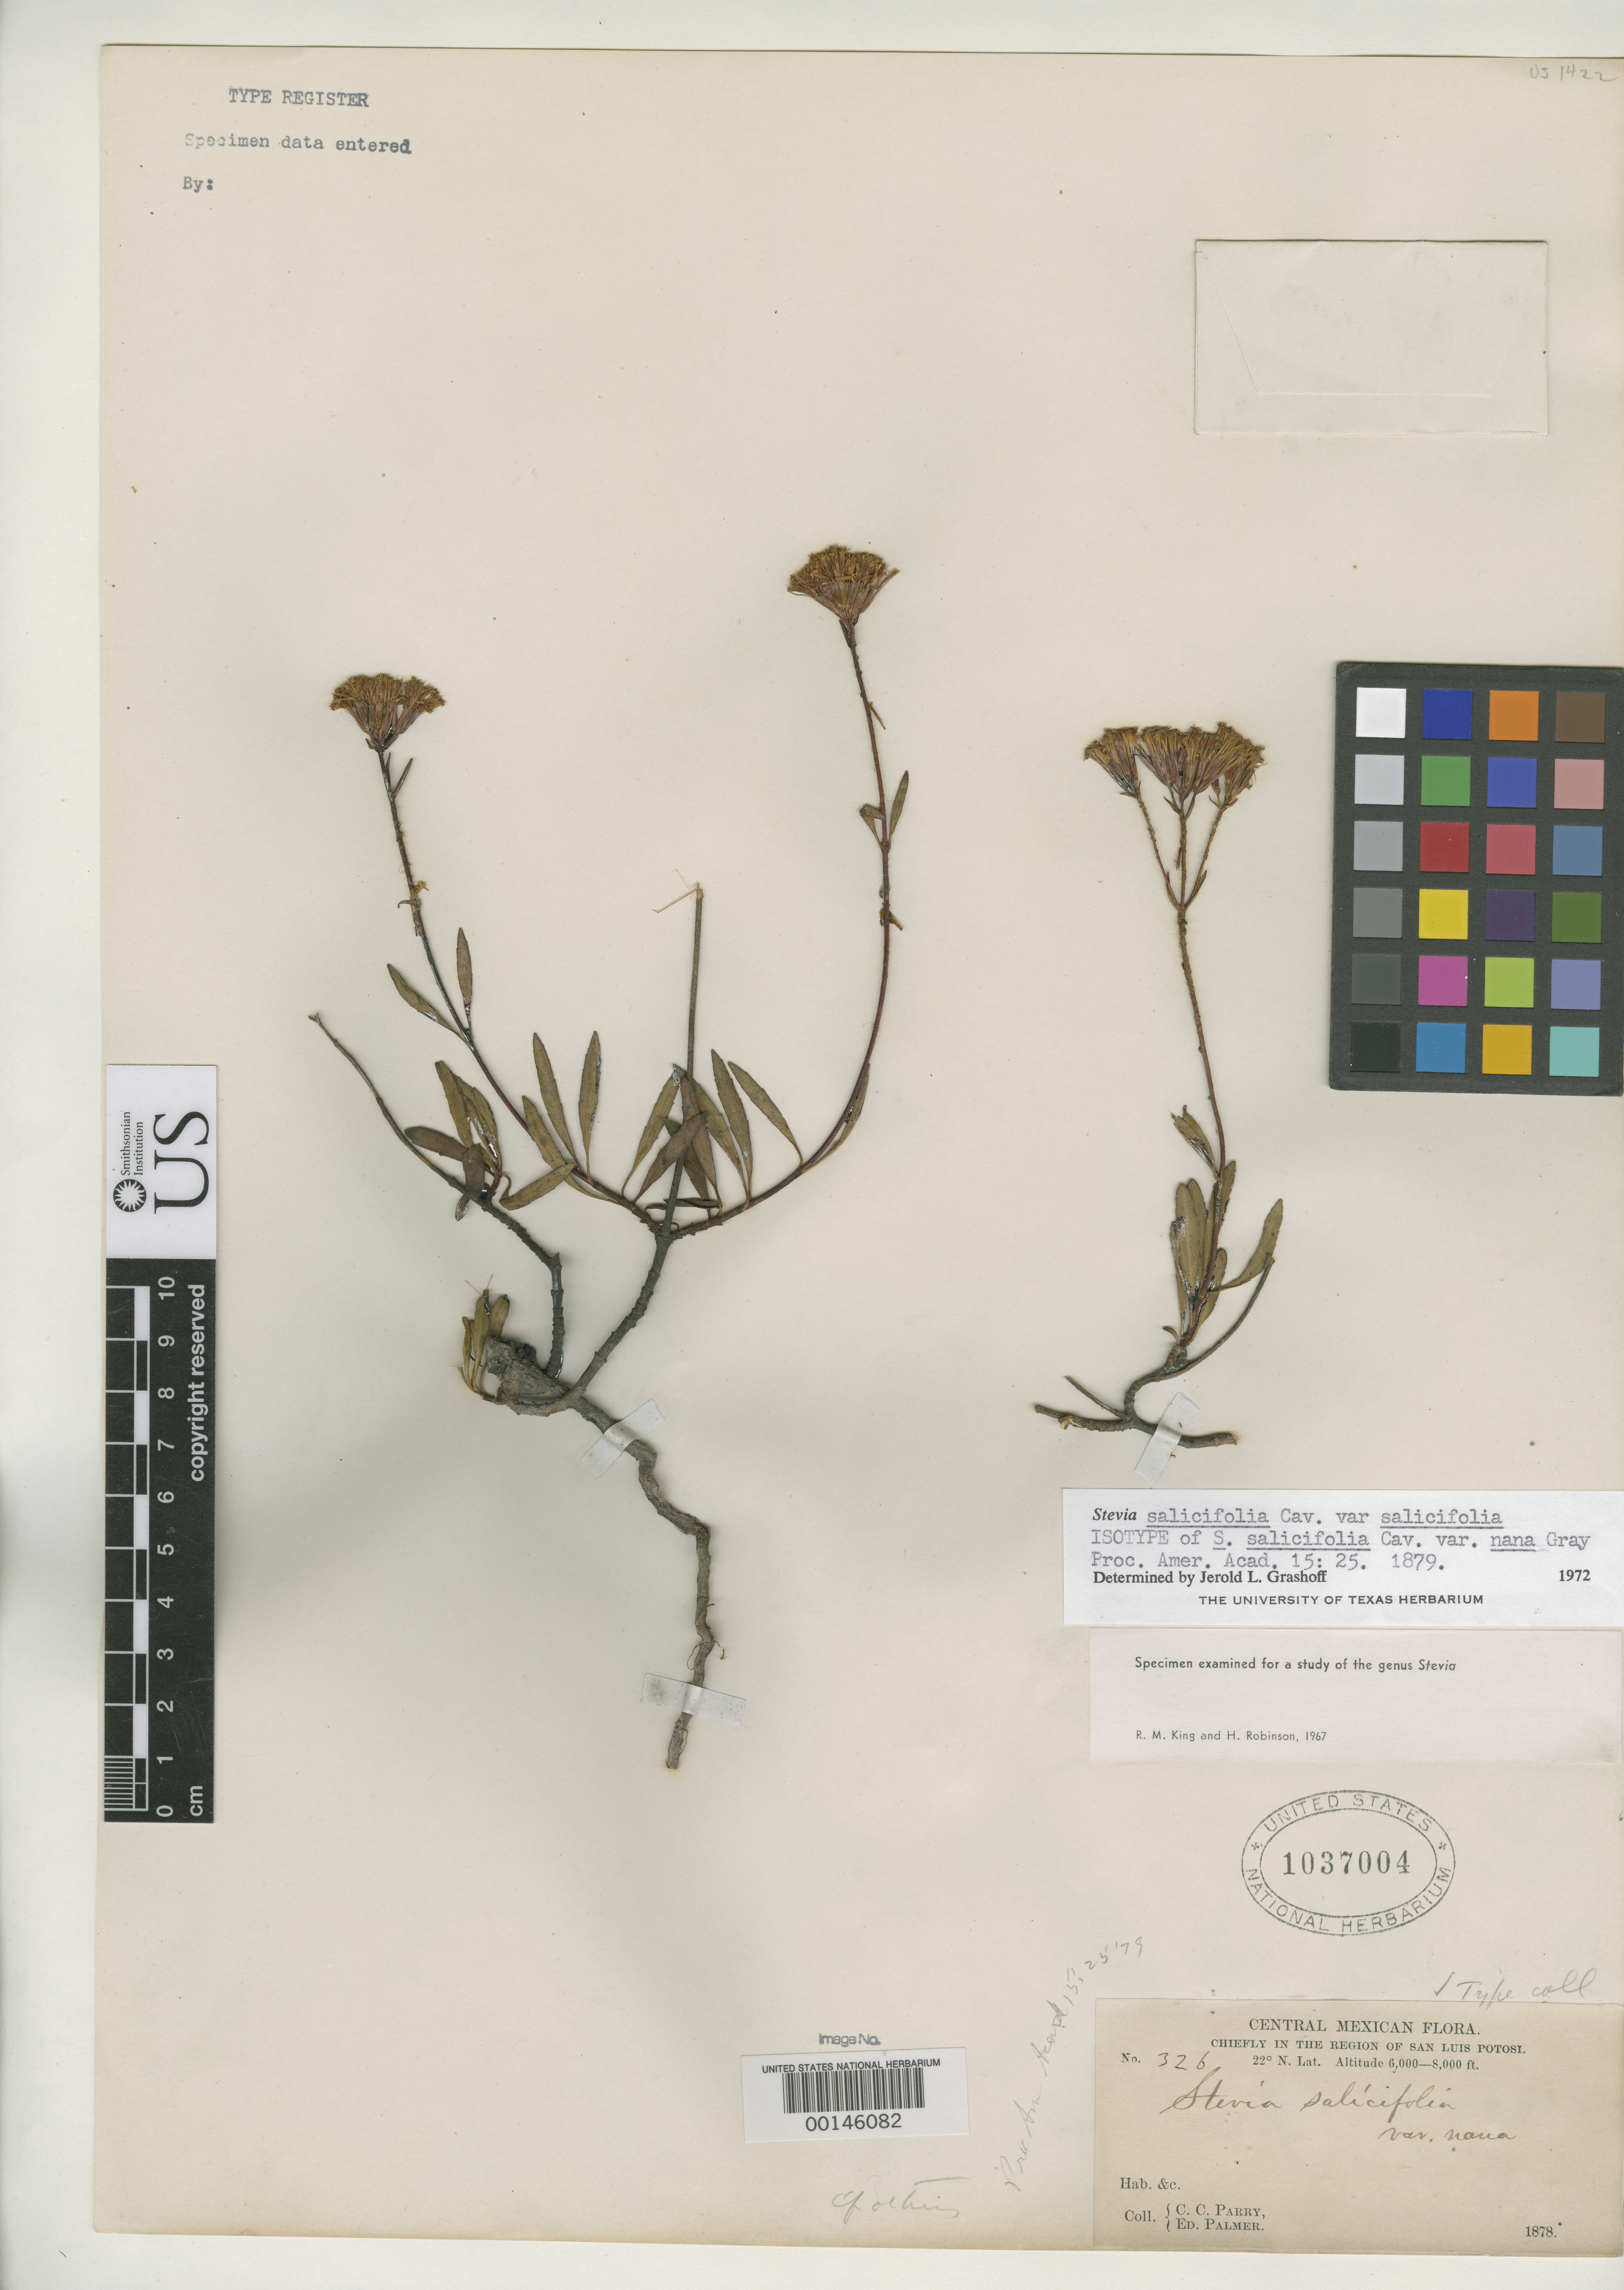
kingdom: Plantae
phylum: Tracheophyta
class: Magnoliopsida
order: Asterales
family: Asteraceae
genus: Stevia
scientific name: Stevia salicifolia var. nana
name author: A. Gray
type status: Isotype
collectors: C. C. Parry & E. Palmer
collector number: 326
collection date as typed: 1878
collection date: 1878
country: Mexico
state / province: San Luis Potosi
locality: Region of San Luis Potosi.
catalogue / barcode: US 1037004